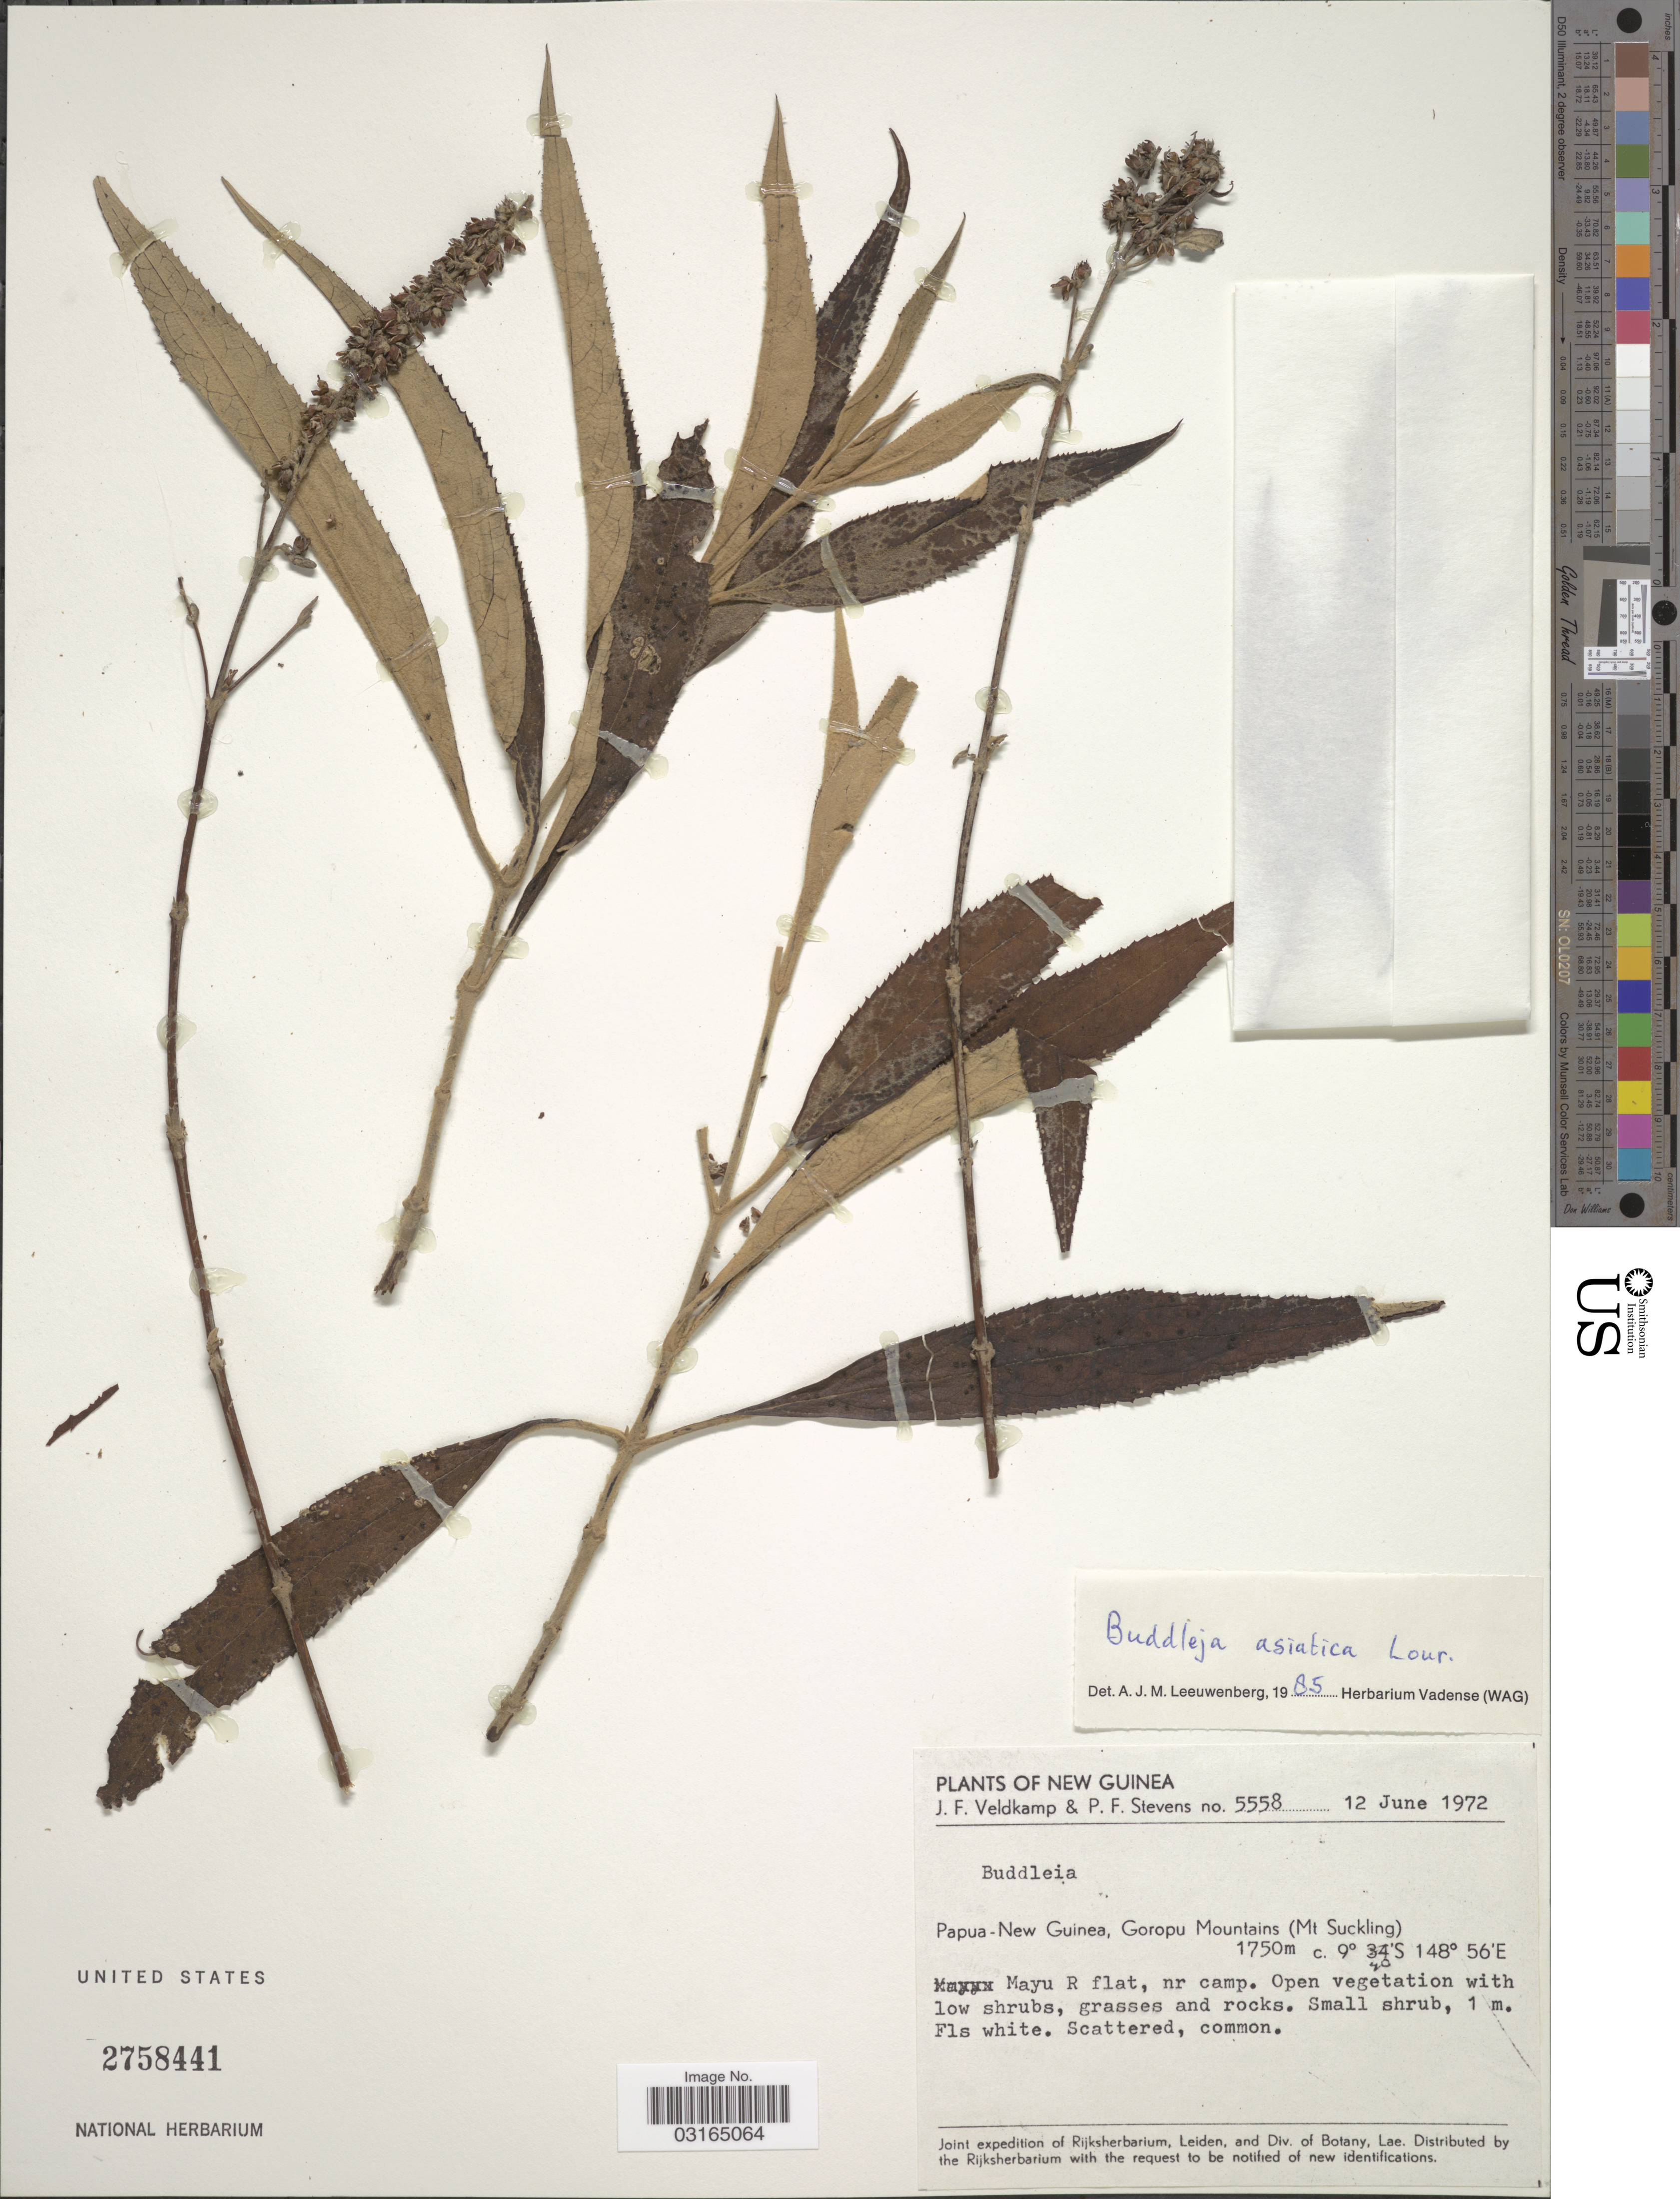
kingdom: Plantae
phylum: Tracheophyta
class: Magnoliopsida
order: Lamiales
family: Scrophulariaceae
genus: Buddleja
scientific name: Buddleja asiatica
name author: Lour.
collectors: J. F. Veldkamp & P. F. Stevens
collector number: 5558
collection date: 1972-06-12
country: Papua New Guinea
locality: New Guinea. Goropu Mountains (Mt Suckling). Mayu R flat, nr camp.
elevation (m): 1750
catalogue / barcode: US 2758441